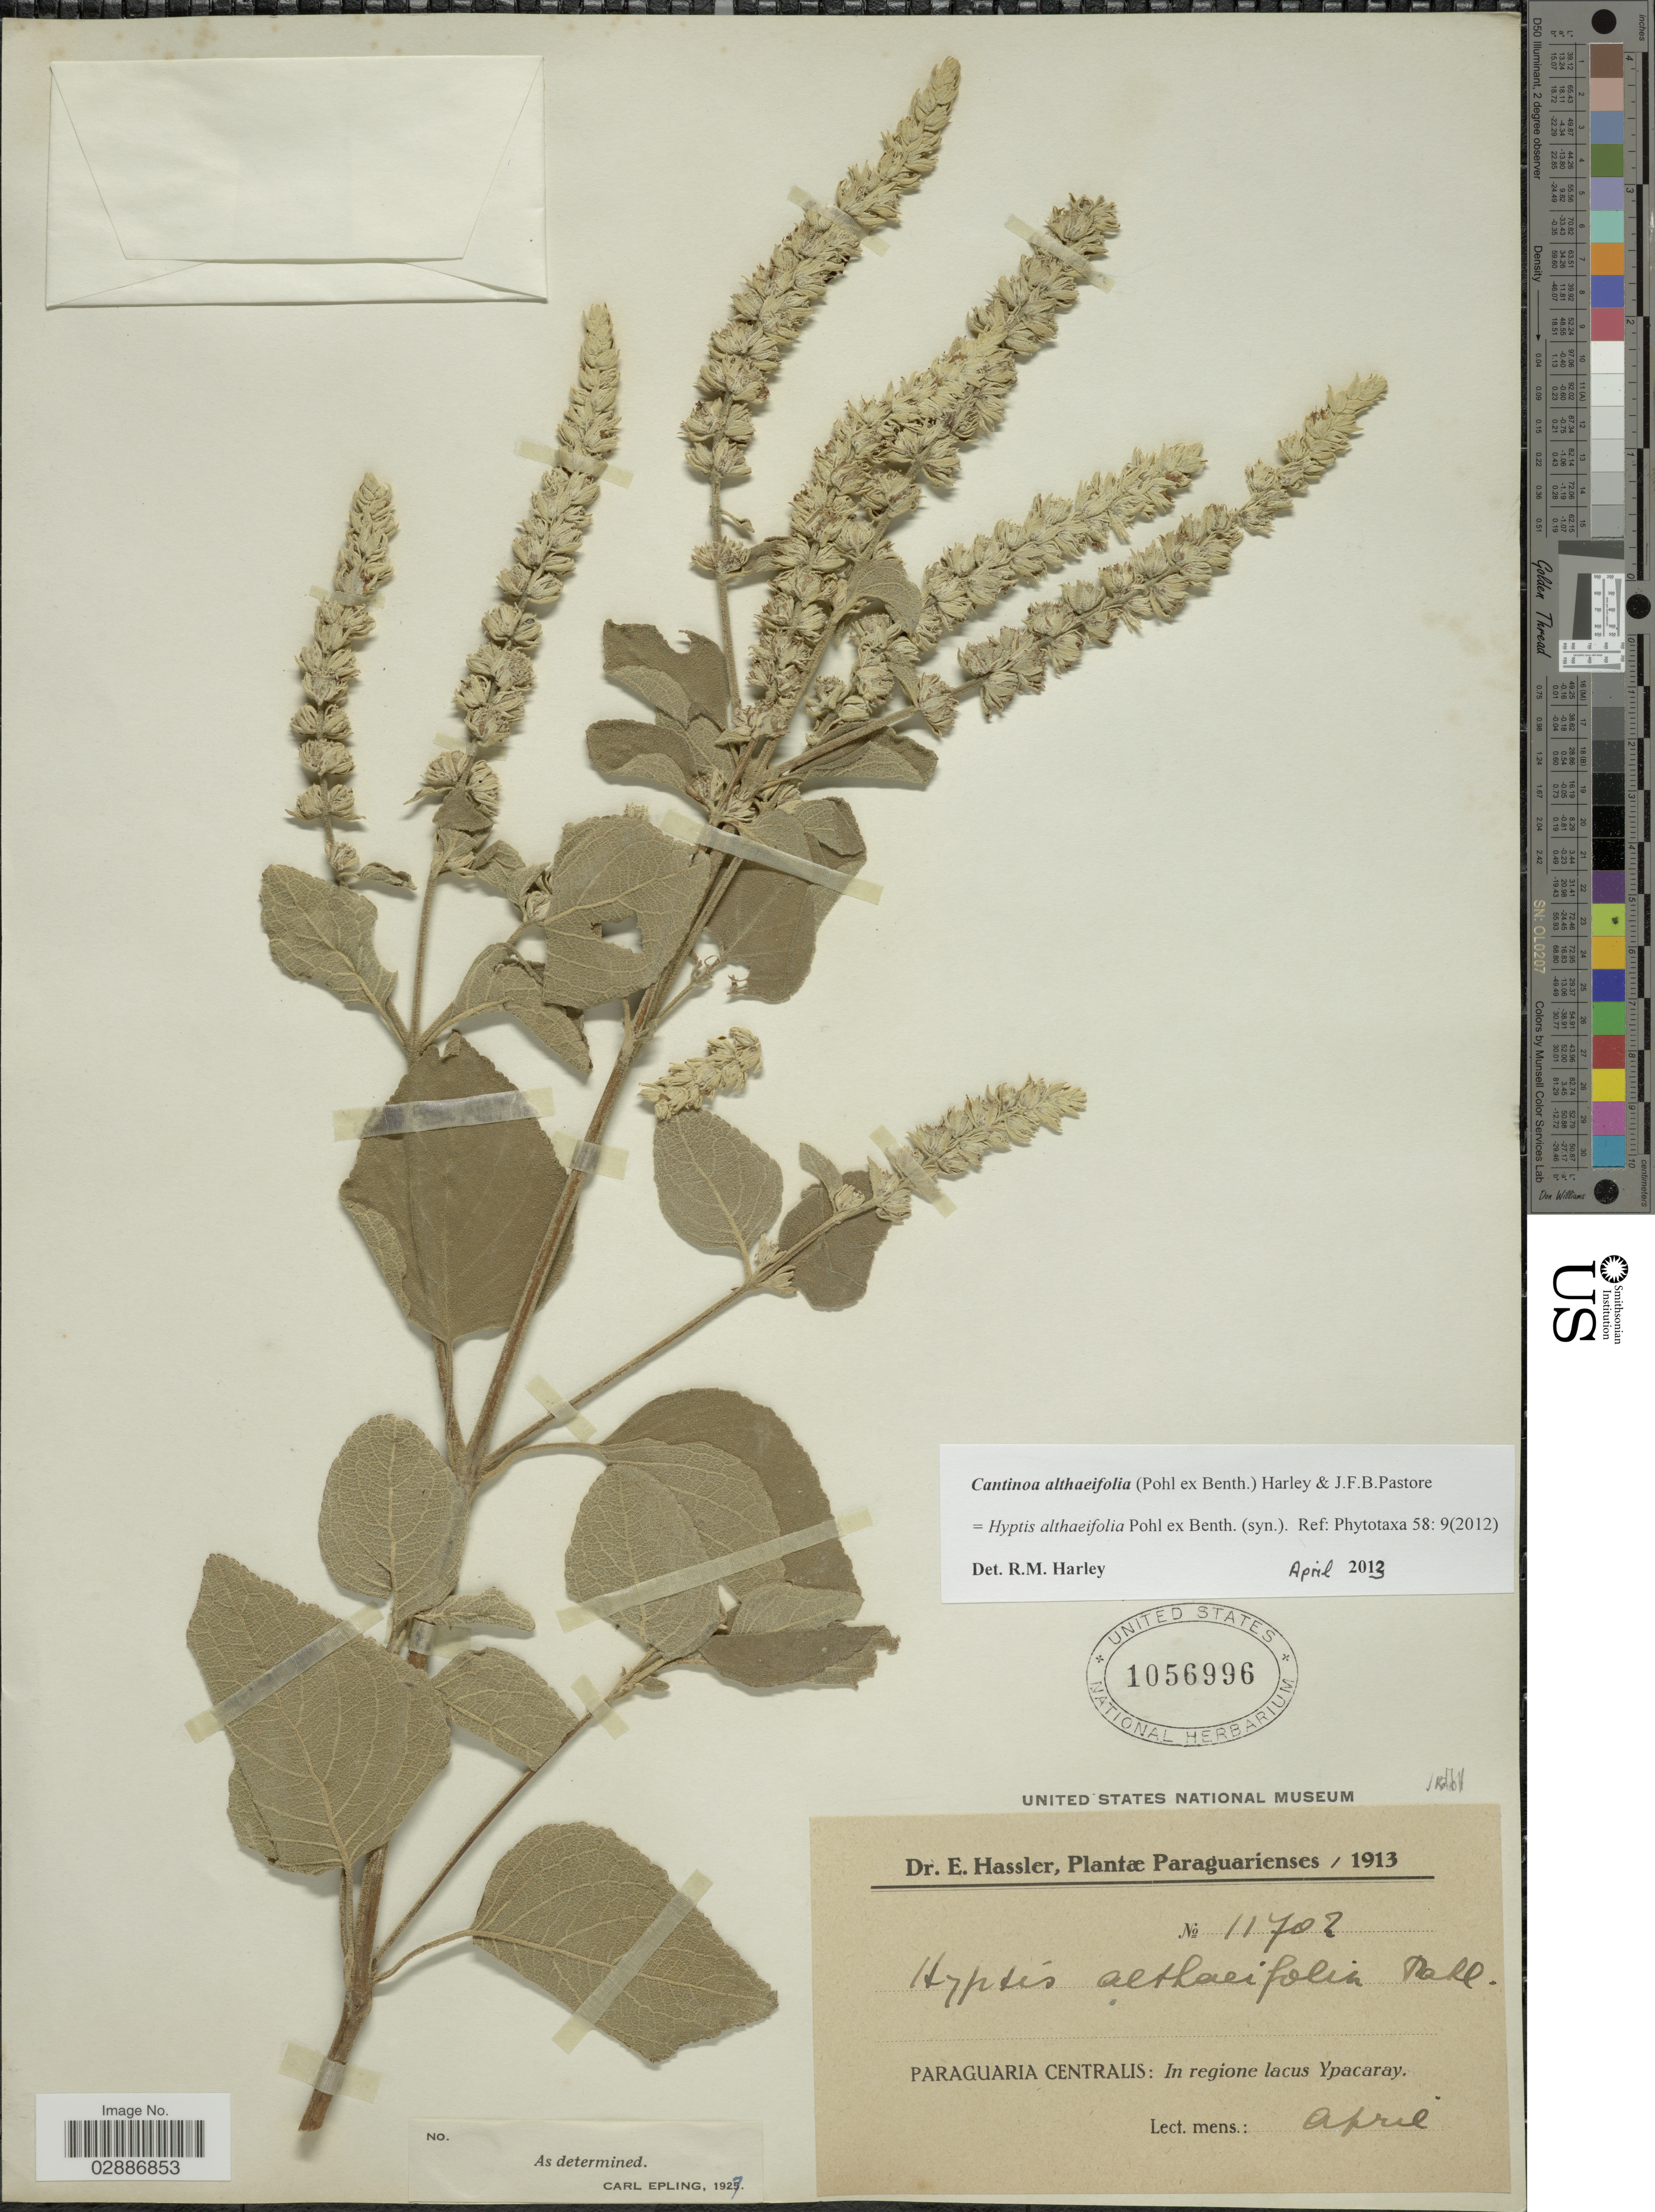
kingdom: Plantae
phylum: Tracheophyta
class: Magnoliopsida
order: Lamiales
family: Lamiaceae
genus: Cantinoa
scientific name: Cantinoa althaeifolia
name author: (Pohl ex Benth.) Harley & J.F.B. Pastore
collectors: E. Hassler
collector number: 11702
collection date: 1913-04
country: Paraguay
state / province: Central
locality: Paraguaria Centralis: In regione lacus Ypacaray.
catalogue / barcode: US 1056996